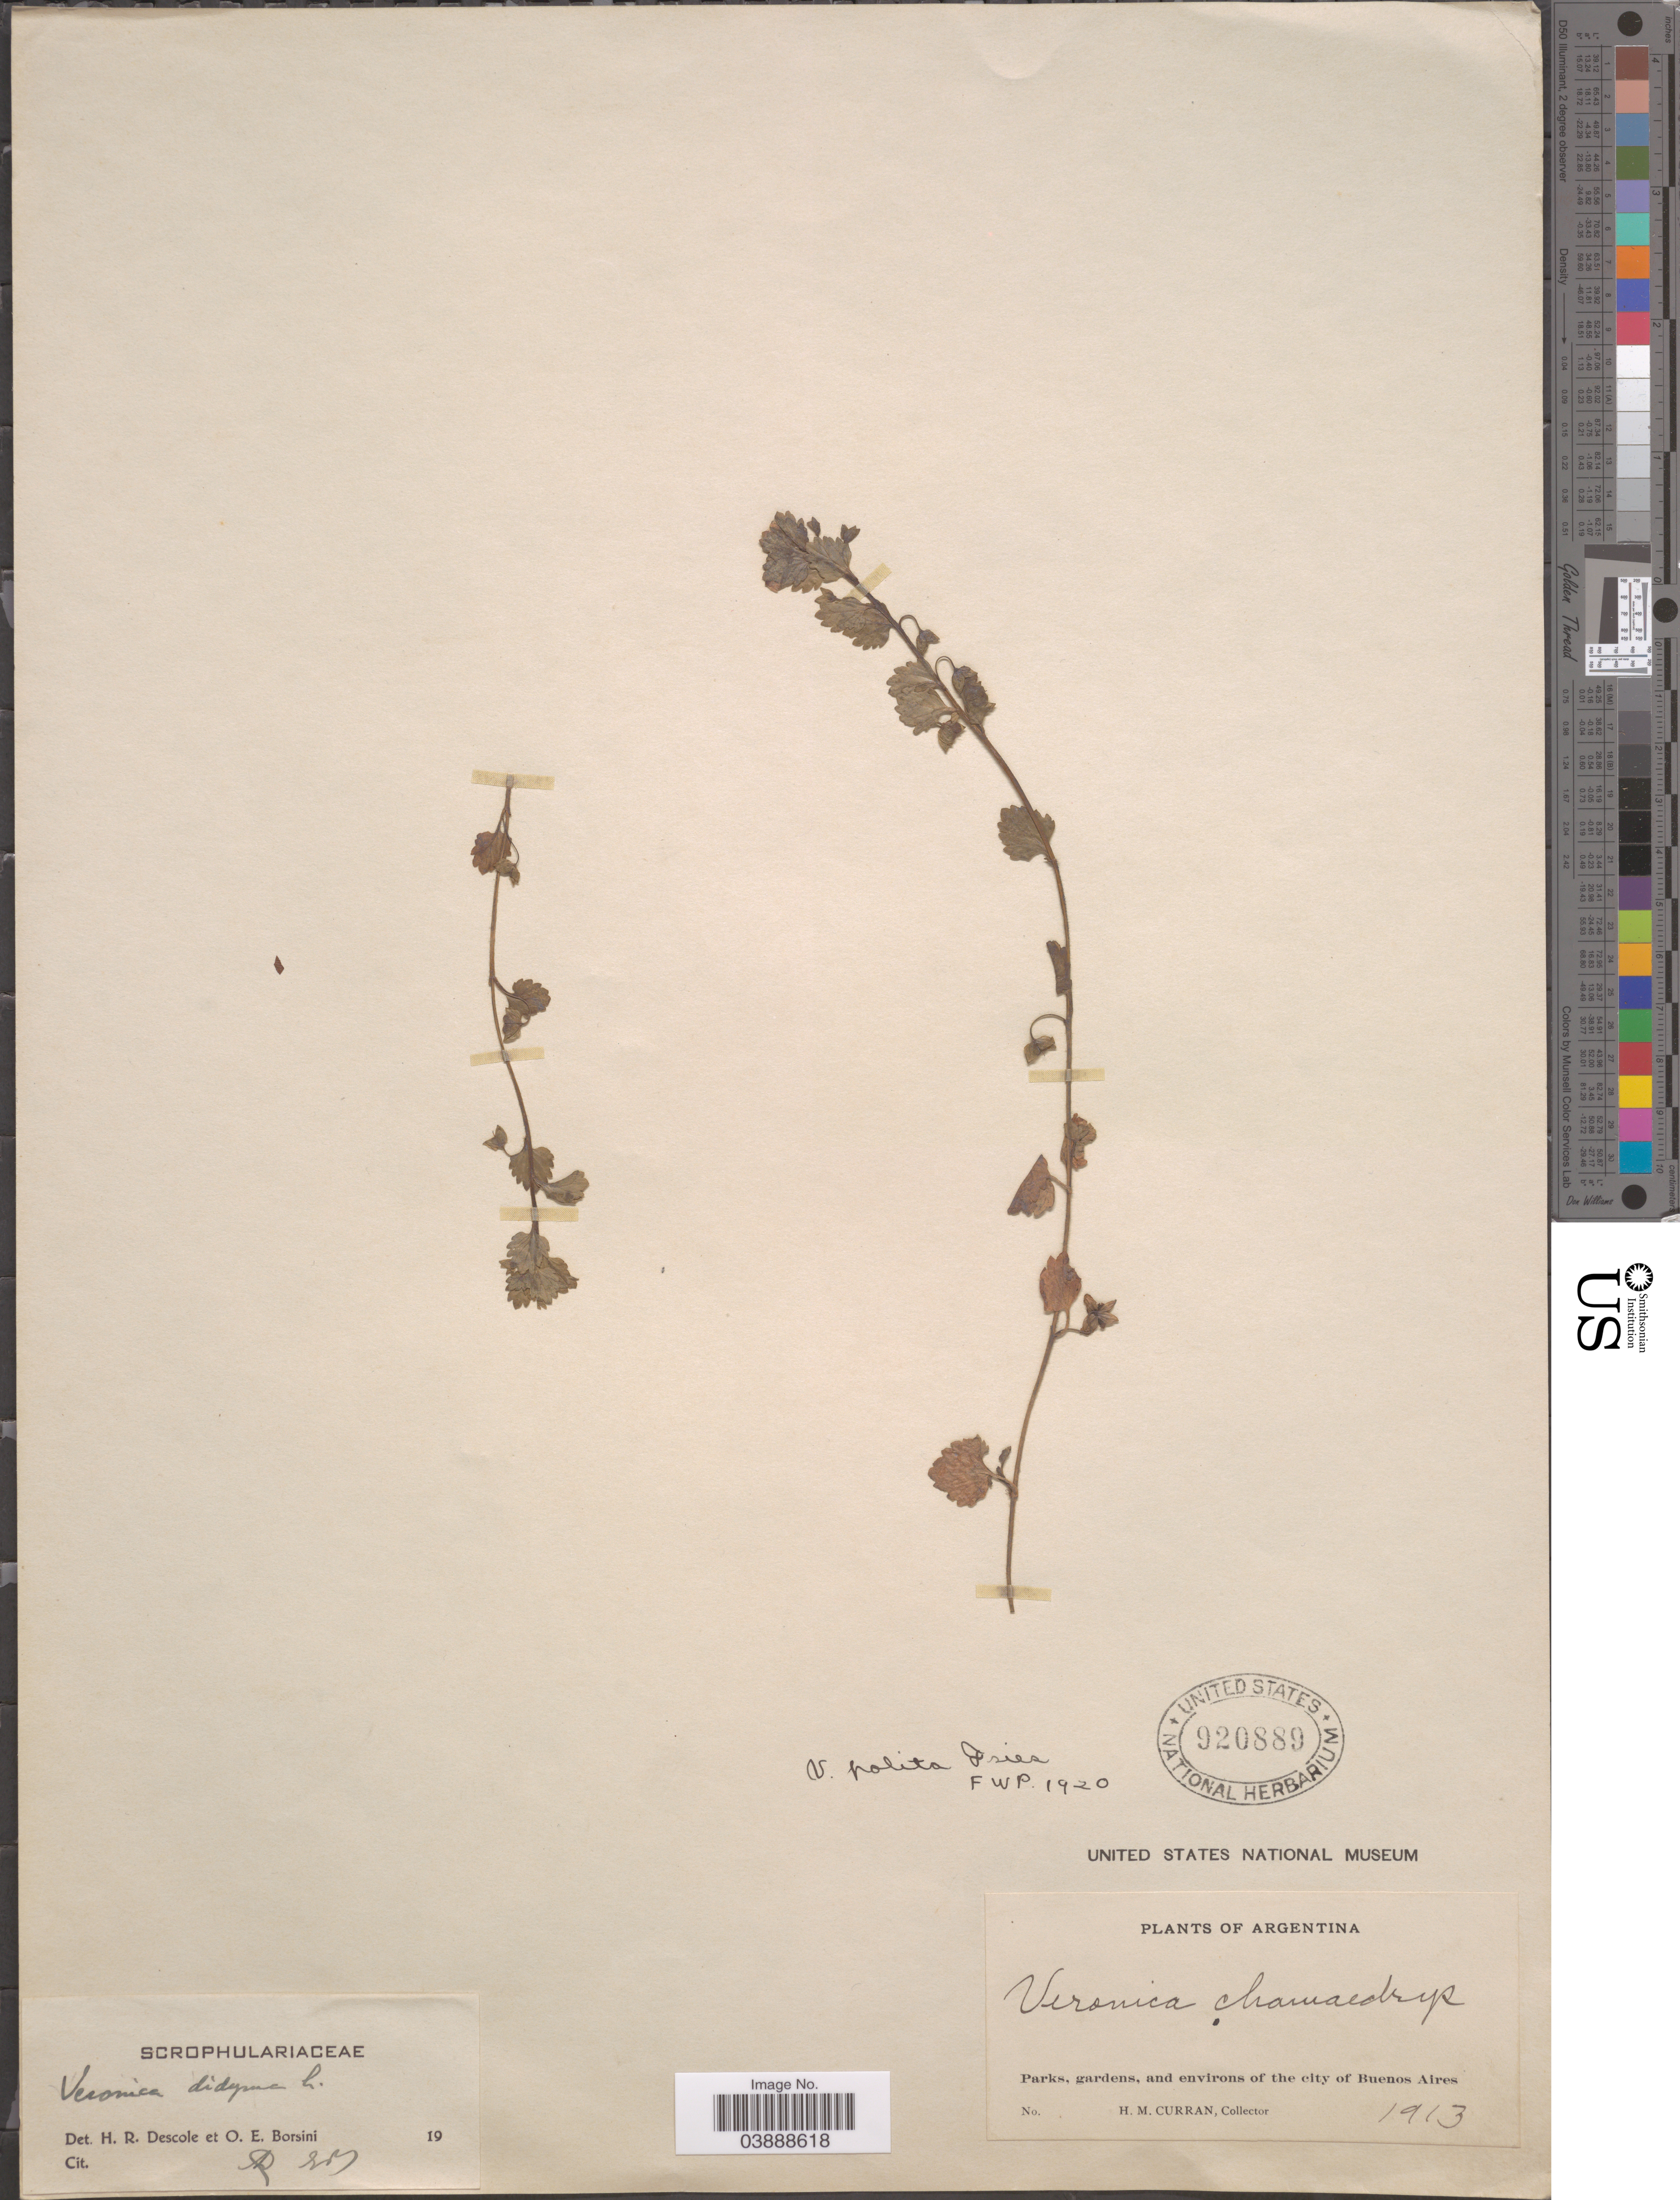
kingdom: Plantae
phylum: Tracheophyta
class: Magnoliopsida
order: Lamiales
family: Plantaginaceae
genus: Veronica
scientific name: Veronica didyma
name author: Ten.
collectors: H. M. Curran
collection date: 1913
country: Argentina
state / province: Buenos Aires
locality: Parks, gardens, and environs of the city of Buenos Aires.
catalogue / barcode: US 920889